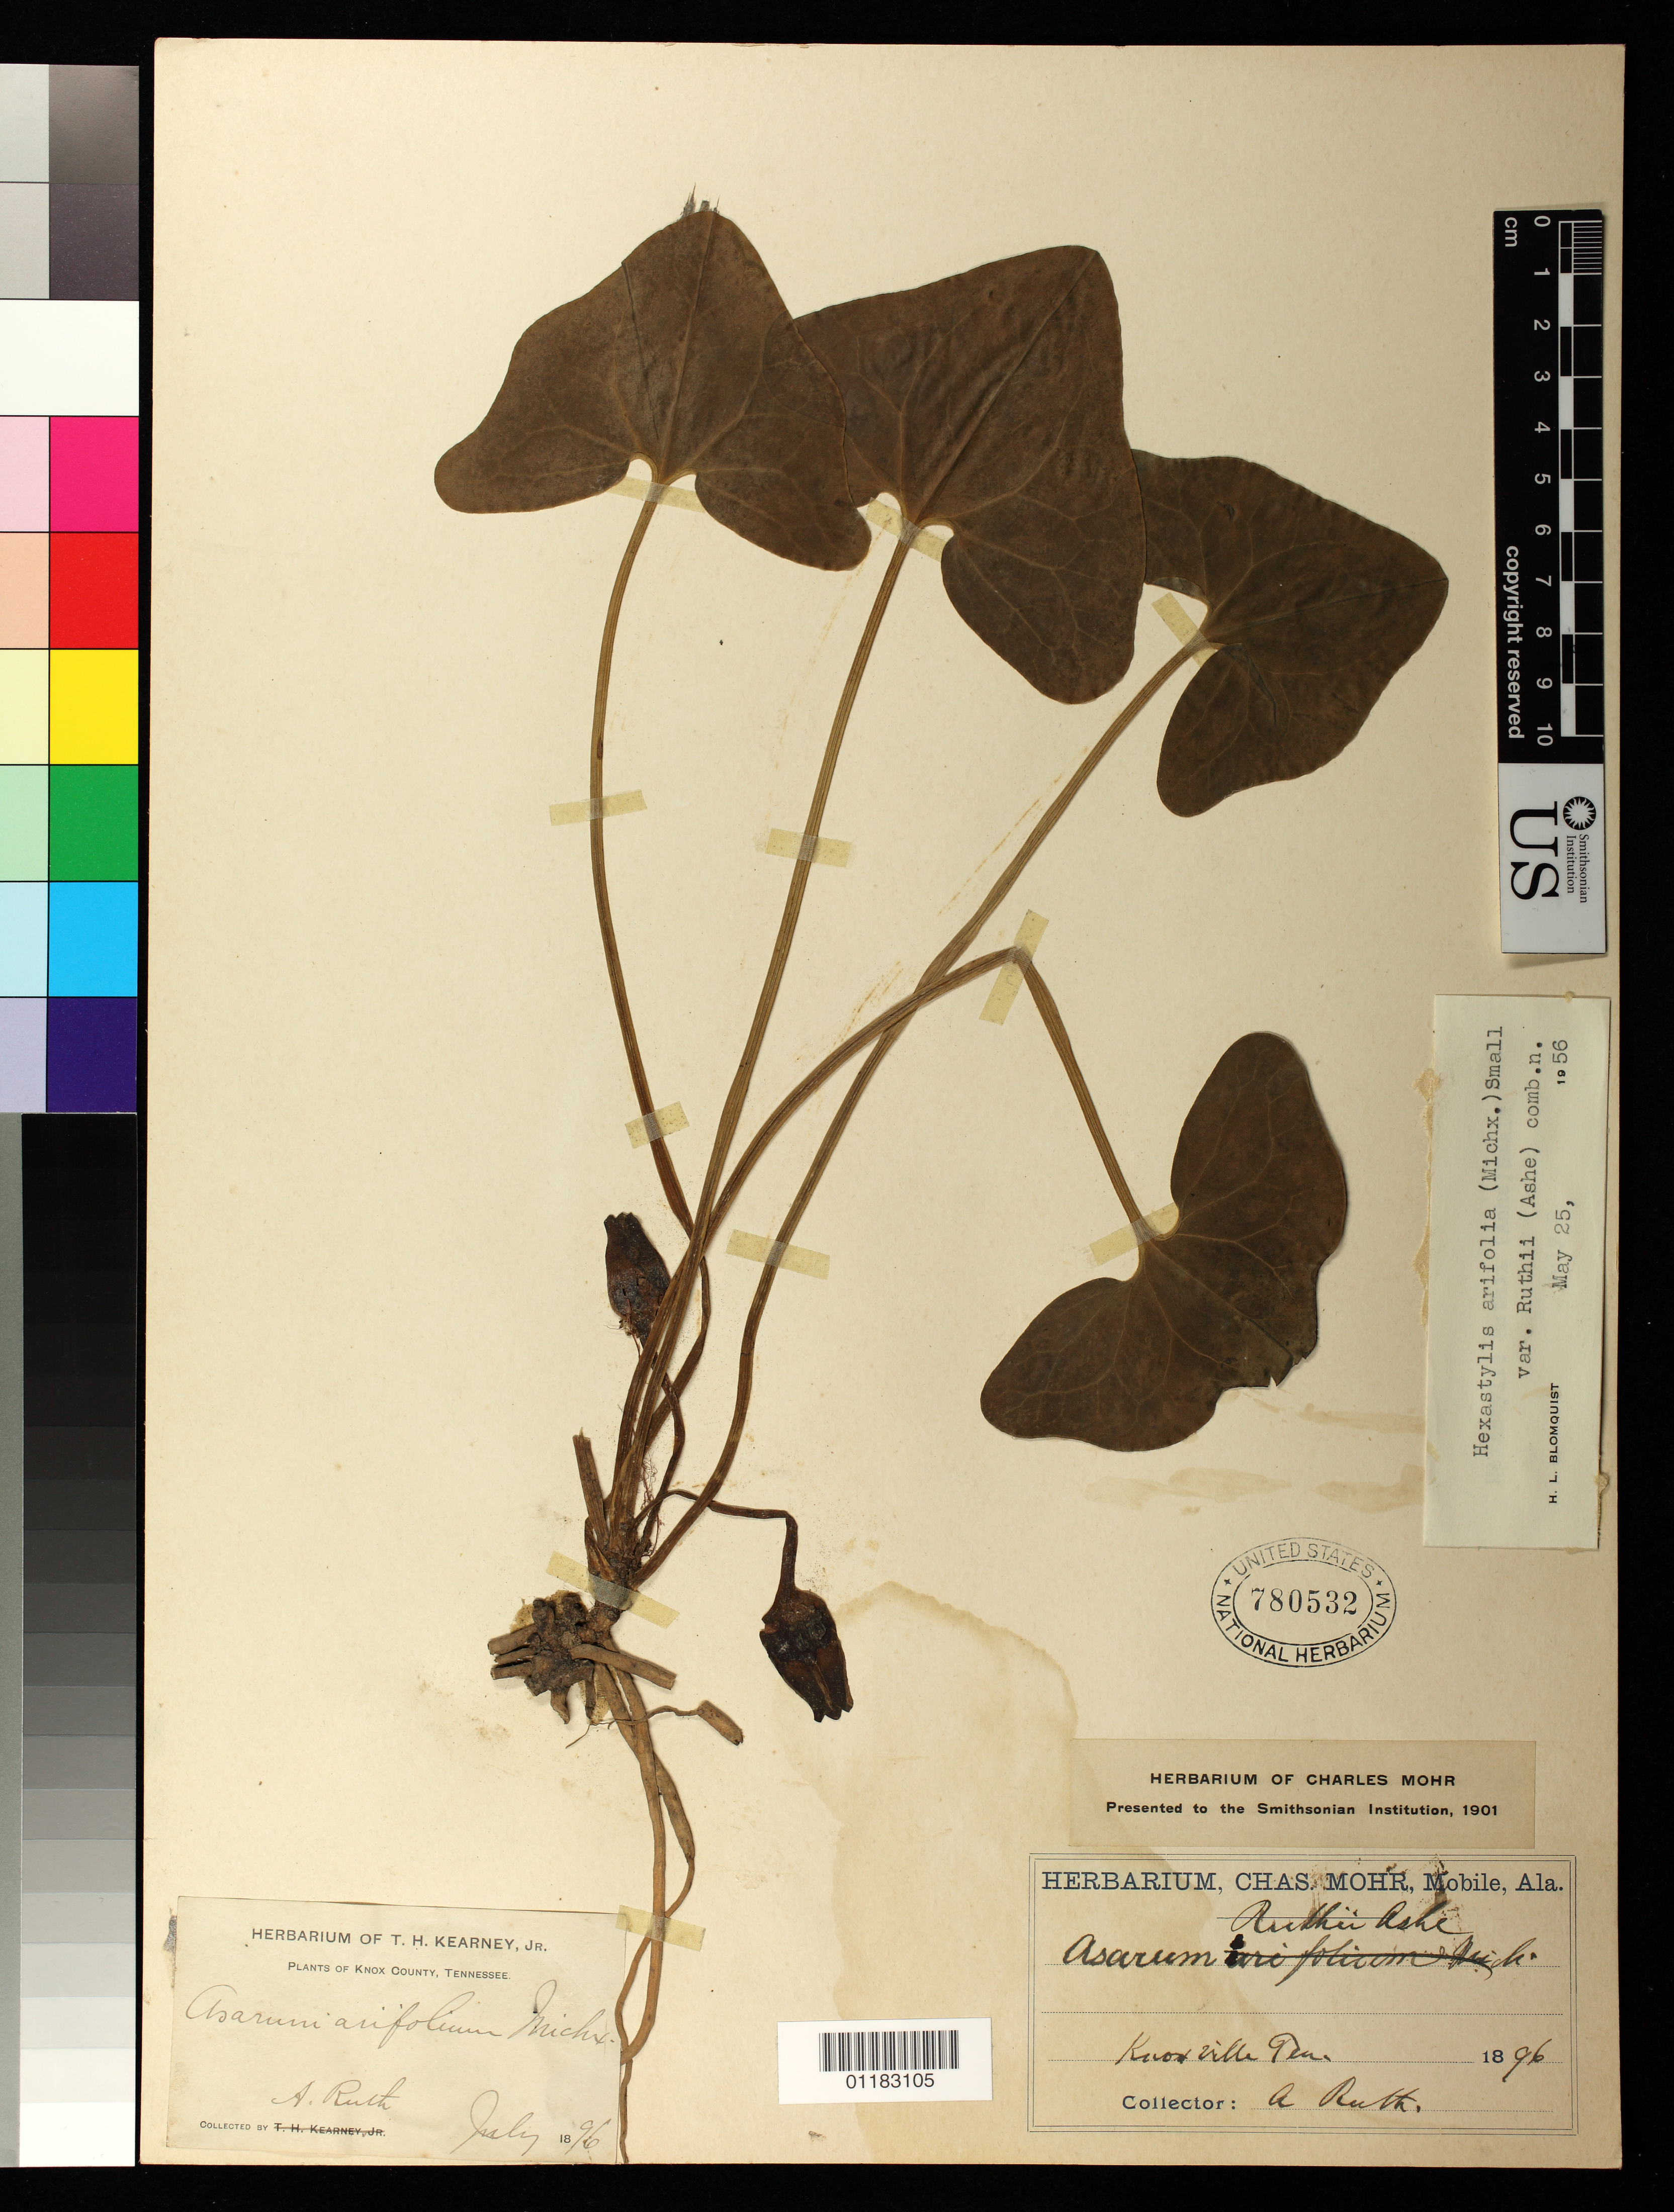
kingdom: Plantae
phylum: Tracheophyta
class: Magnoliopsida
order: Piperales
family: Aristolochiaceae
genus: Hexastylis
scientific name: Hexastylis ruthii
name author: Small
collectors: A. Ruth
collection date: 1896-07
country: United States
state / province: Tennessee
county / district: Knox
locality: Knoxville, Knox County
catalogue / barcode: US 780532